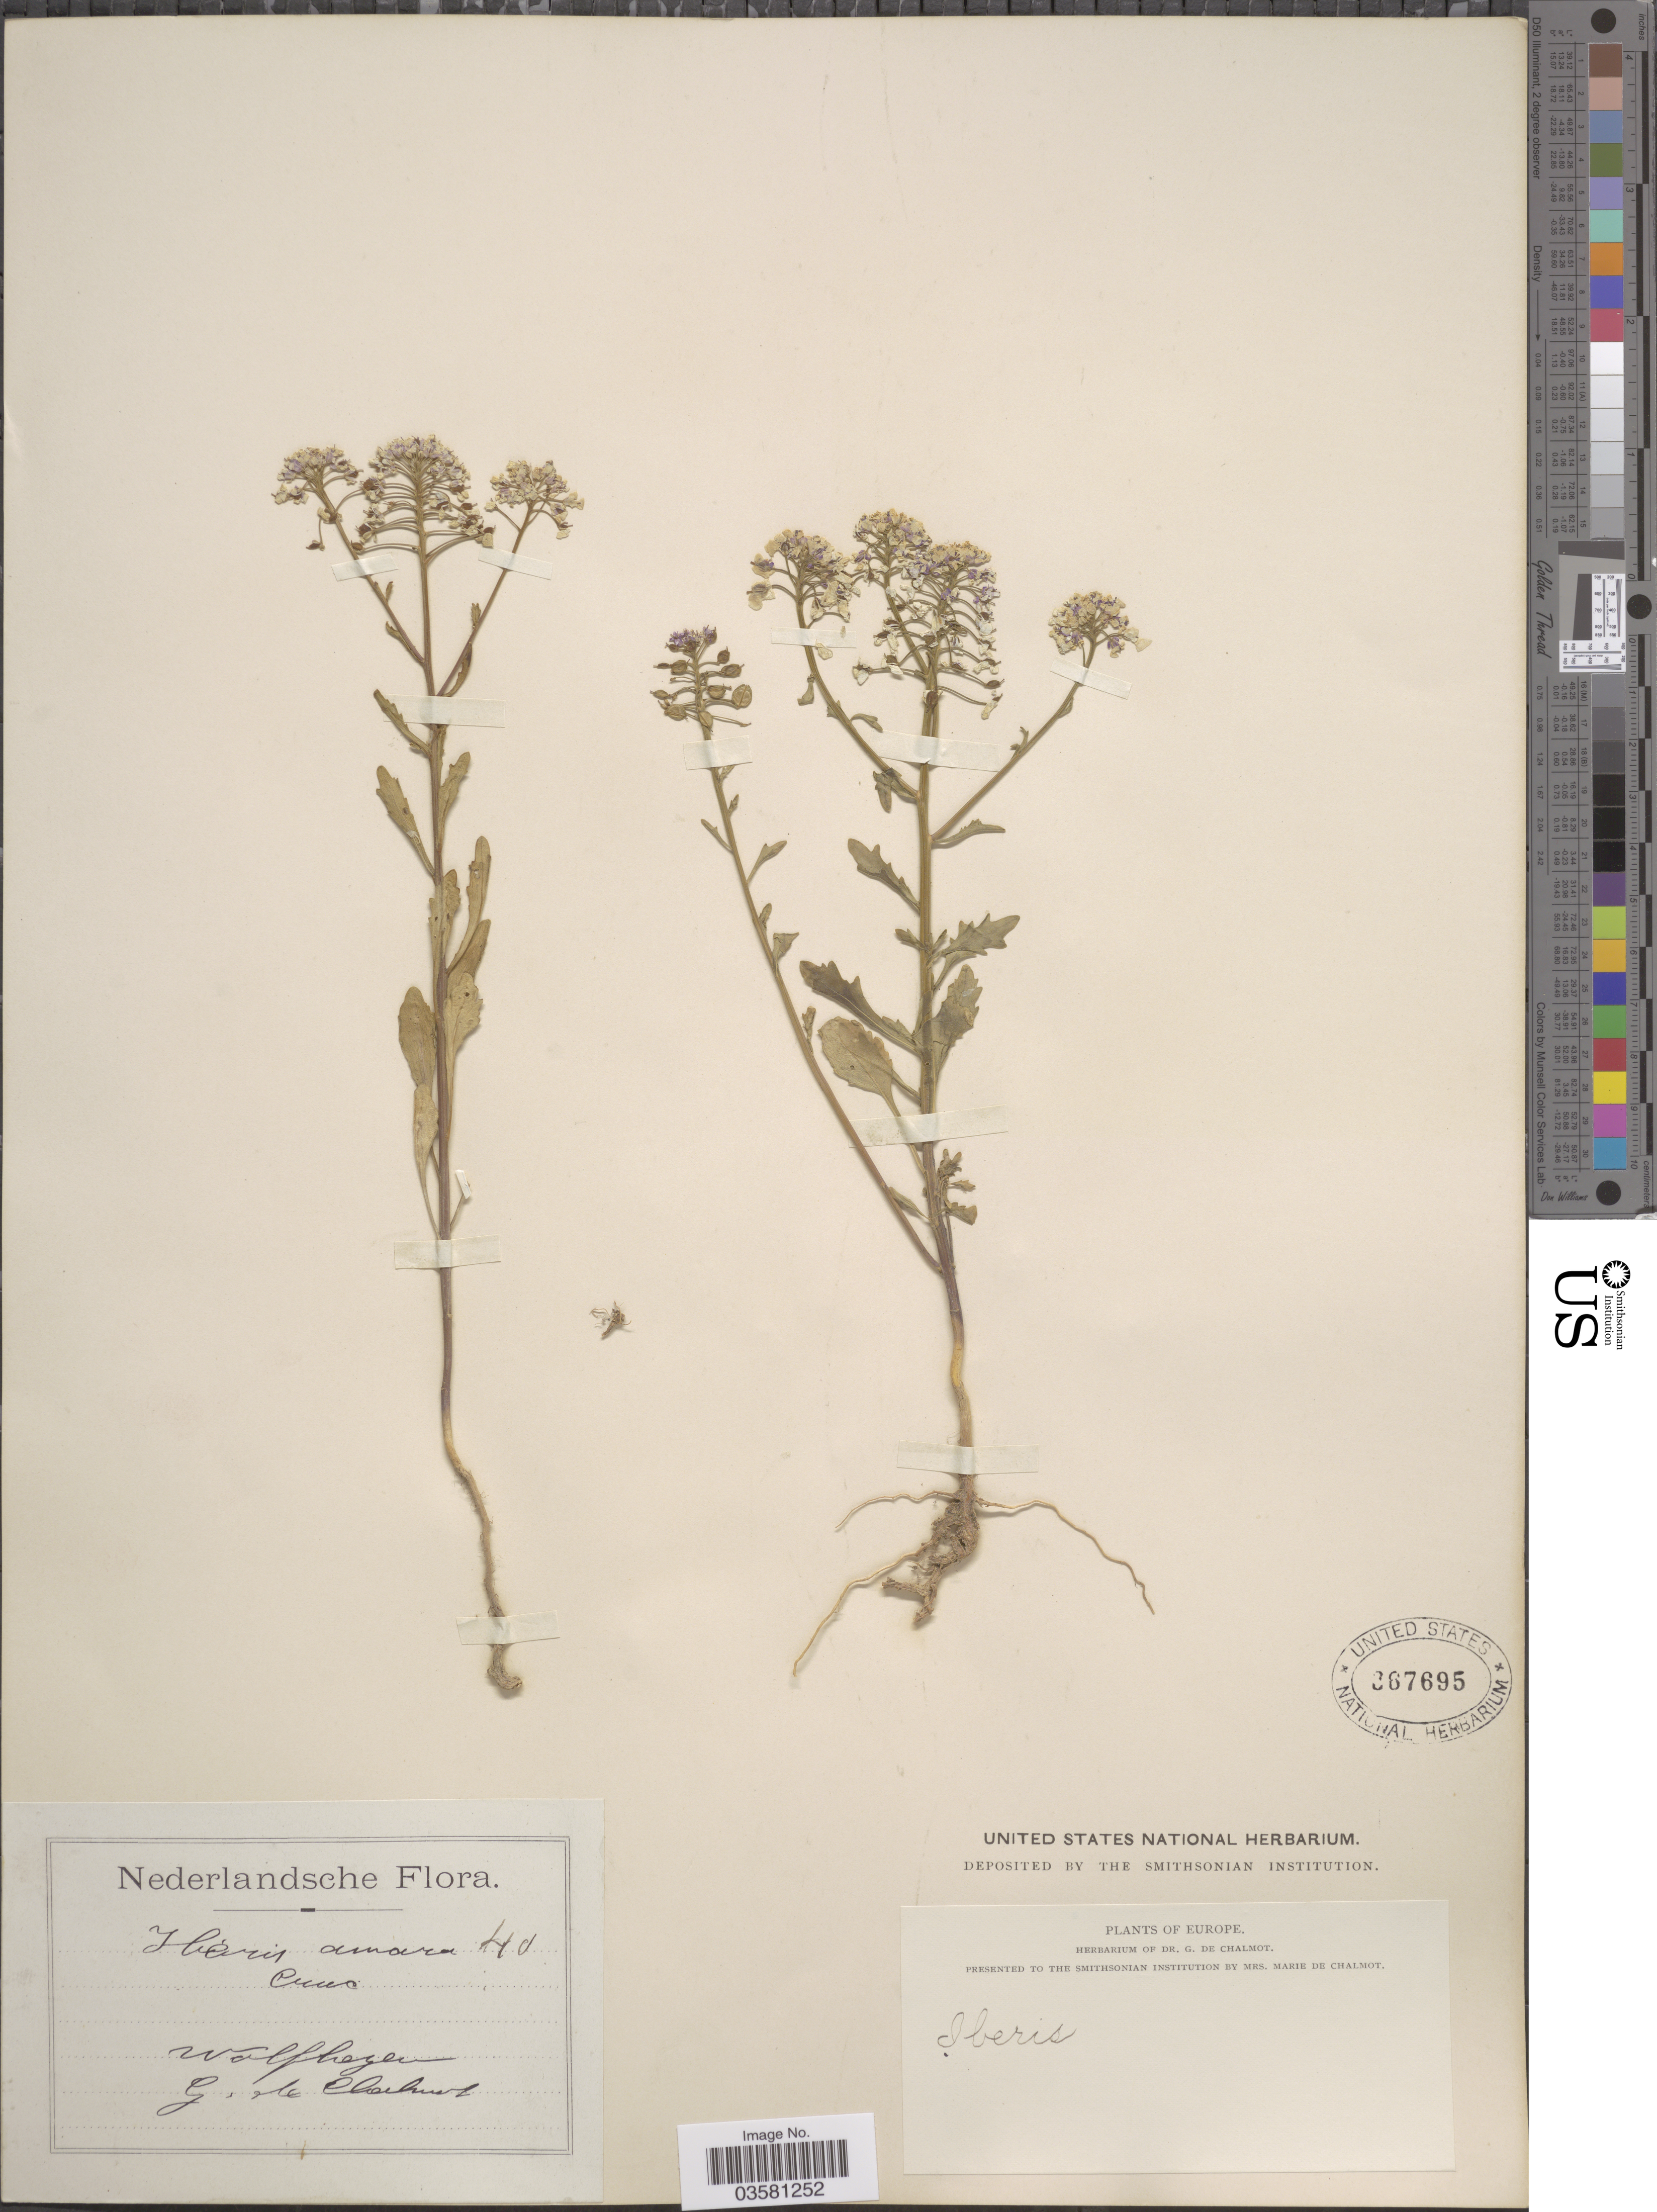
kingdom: Plantae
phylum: Tracheophyta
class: Magnoliopsida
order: Brassicales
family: Brassicaceae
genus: Iberis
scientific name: Iberis amara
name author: L.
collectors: G. de Chalmot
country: Netherlands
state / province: Gelderland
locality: Wolfhezen.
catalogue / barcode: US 367695